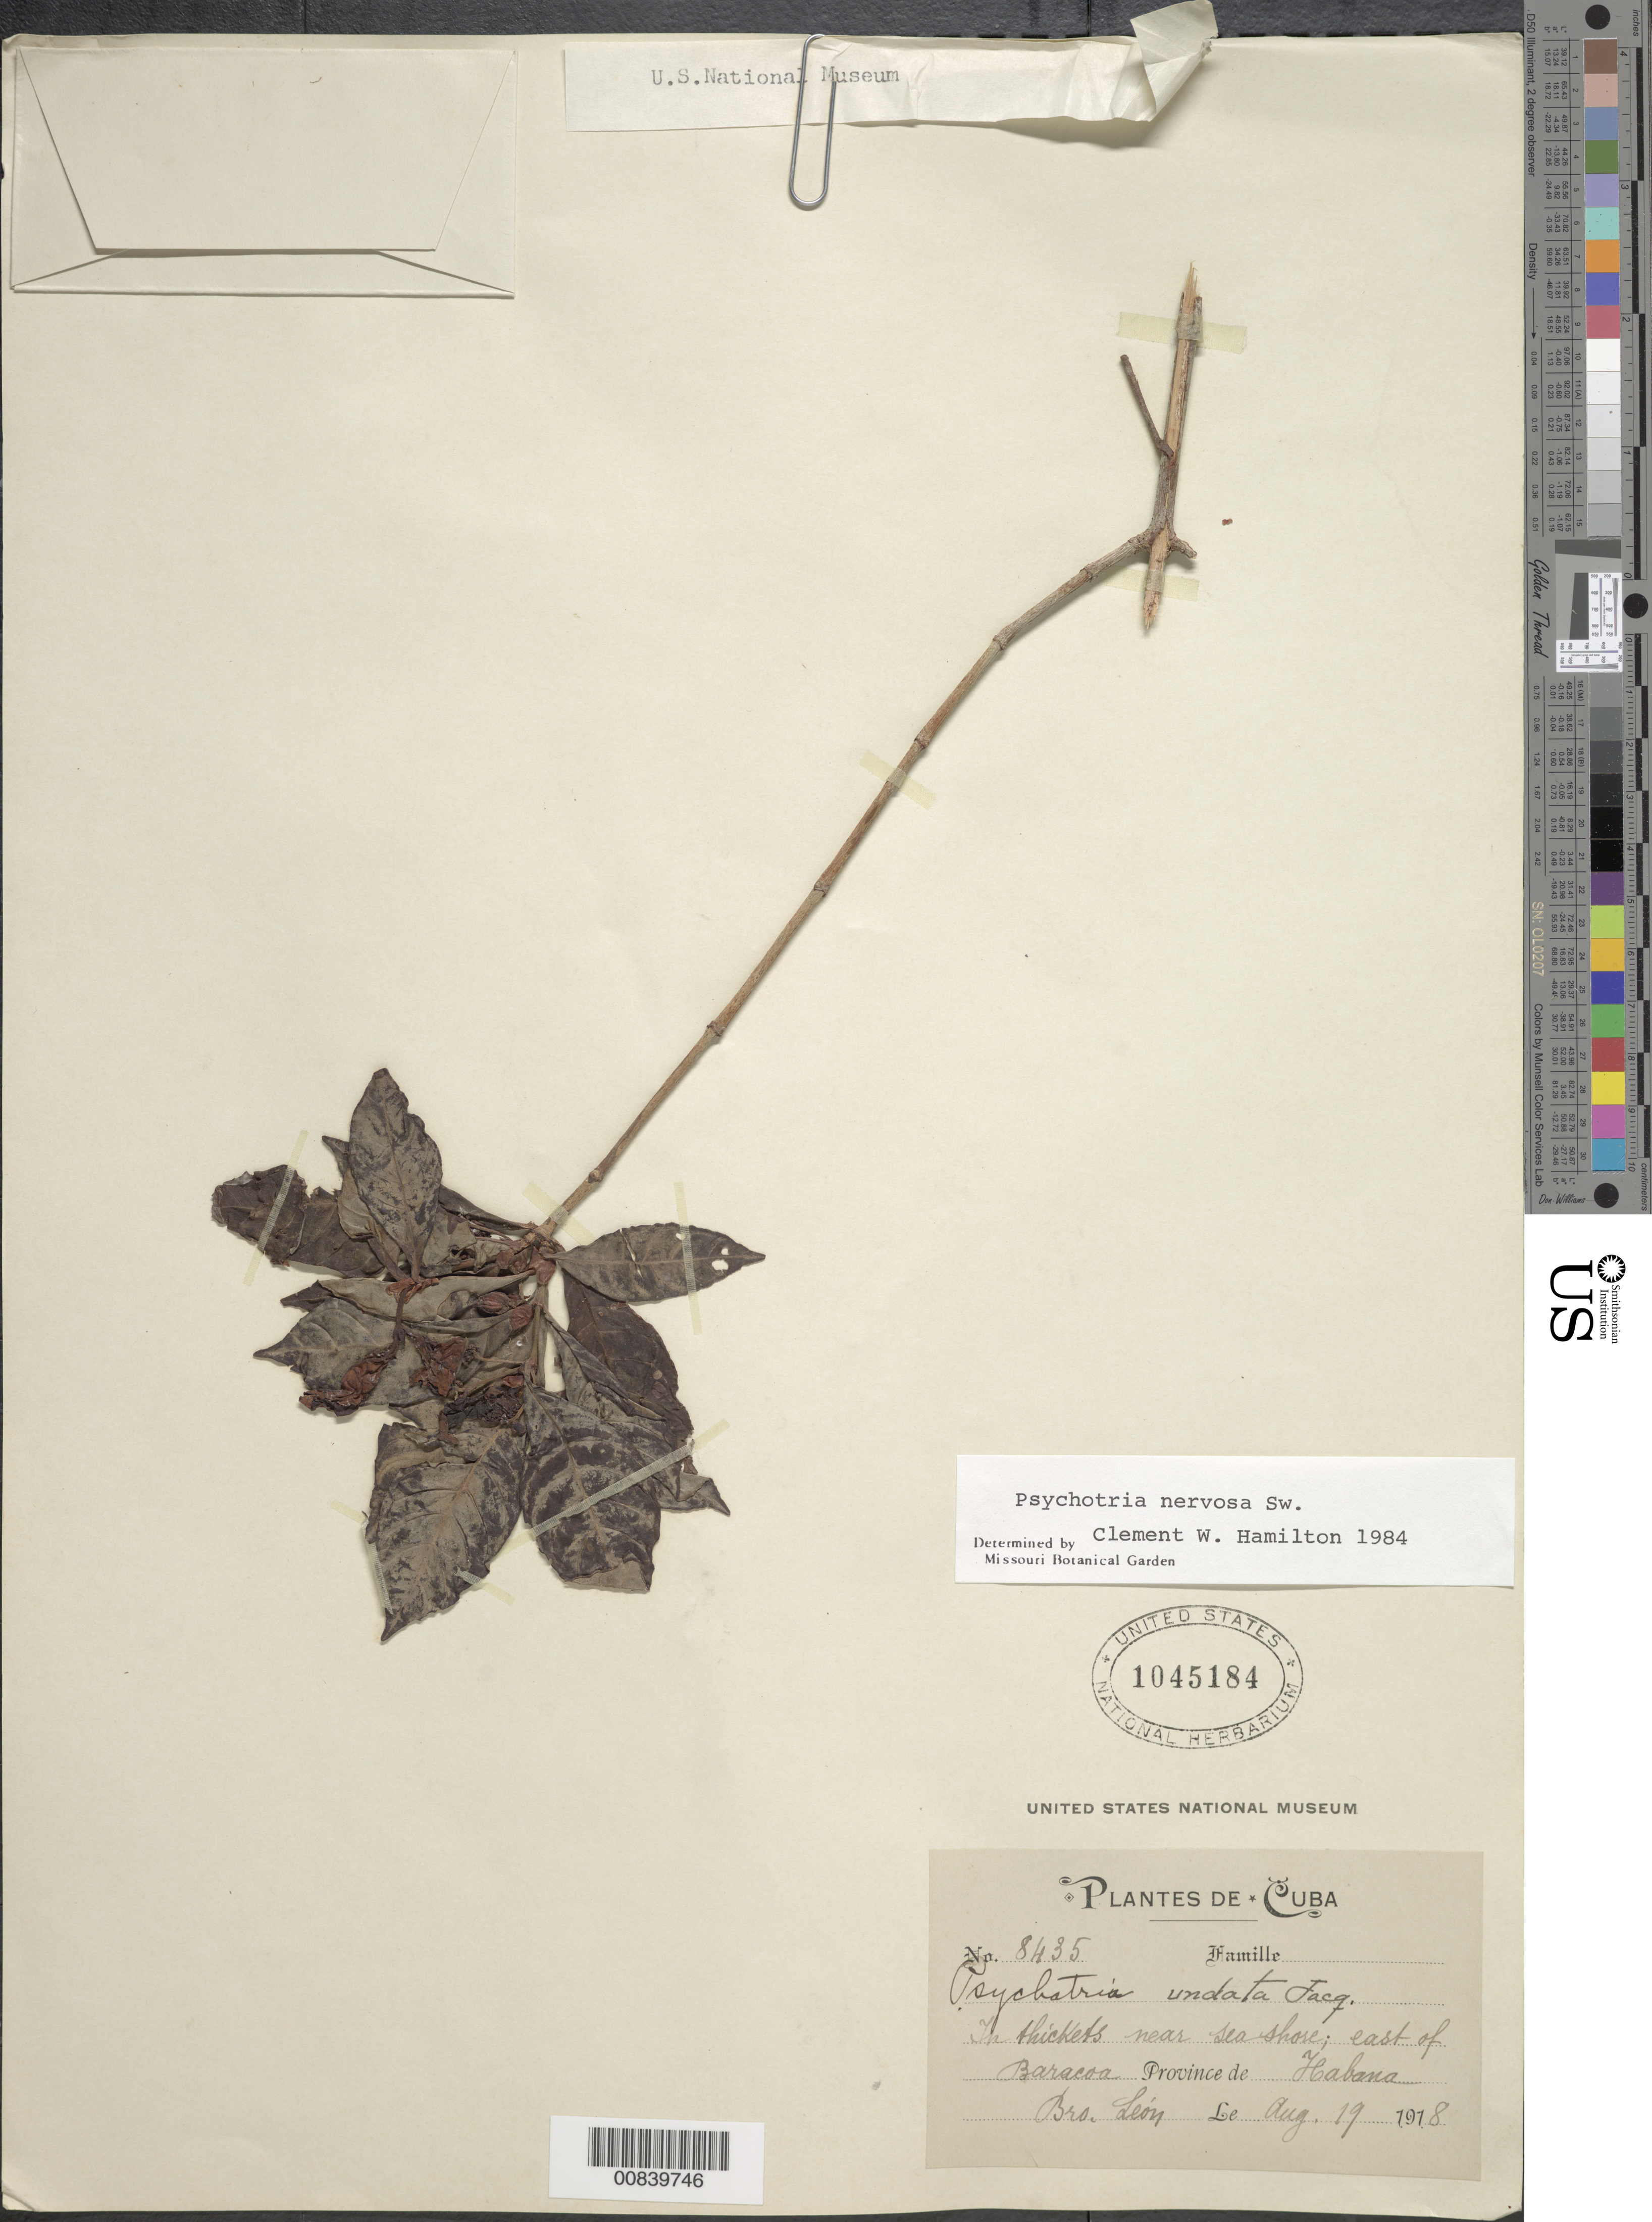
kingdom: Plantae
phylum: Tracheophyta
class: Magnoliopsida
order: Gentianales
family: Rubiaceae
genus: Psychotria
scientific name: Psychotria nervosa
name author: Sw.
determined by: Hamilton, C. W.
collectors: Bro. León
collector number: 8435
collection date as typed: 19 Aug 1918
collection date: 1918-08-19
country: Cuba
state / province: La Habana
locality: Near seashore, east of Baracoa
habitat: In thickets near seashore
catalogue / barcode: US 1045184